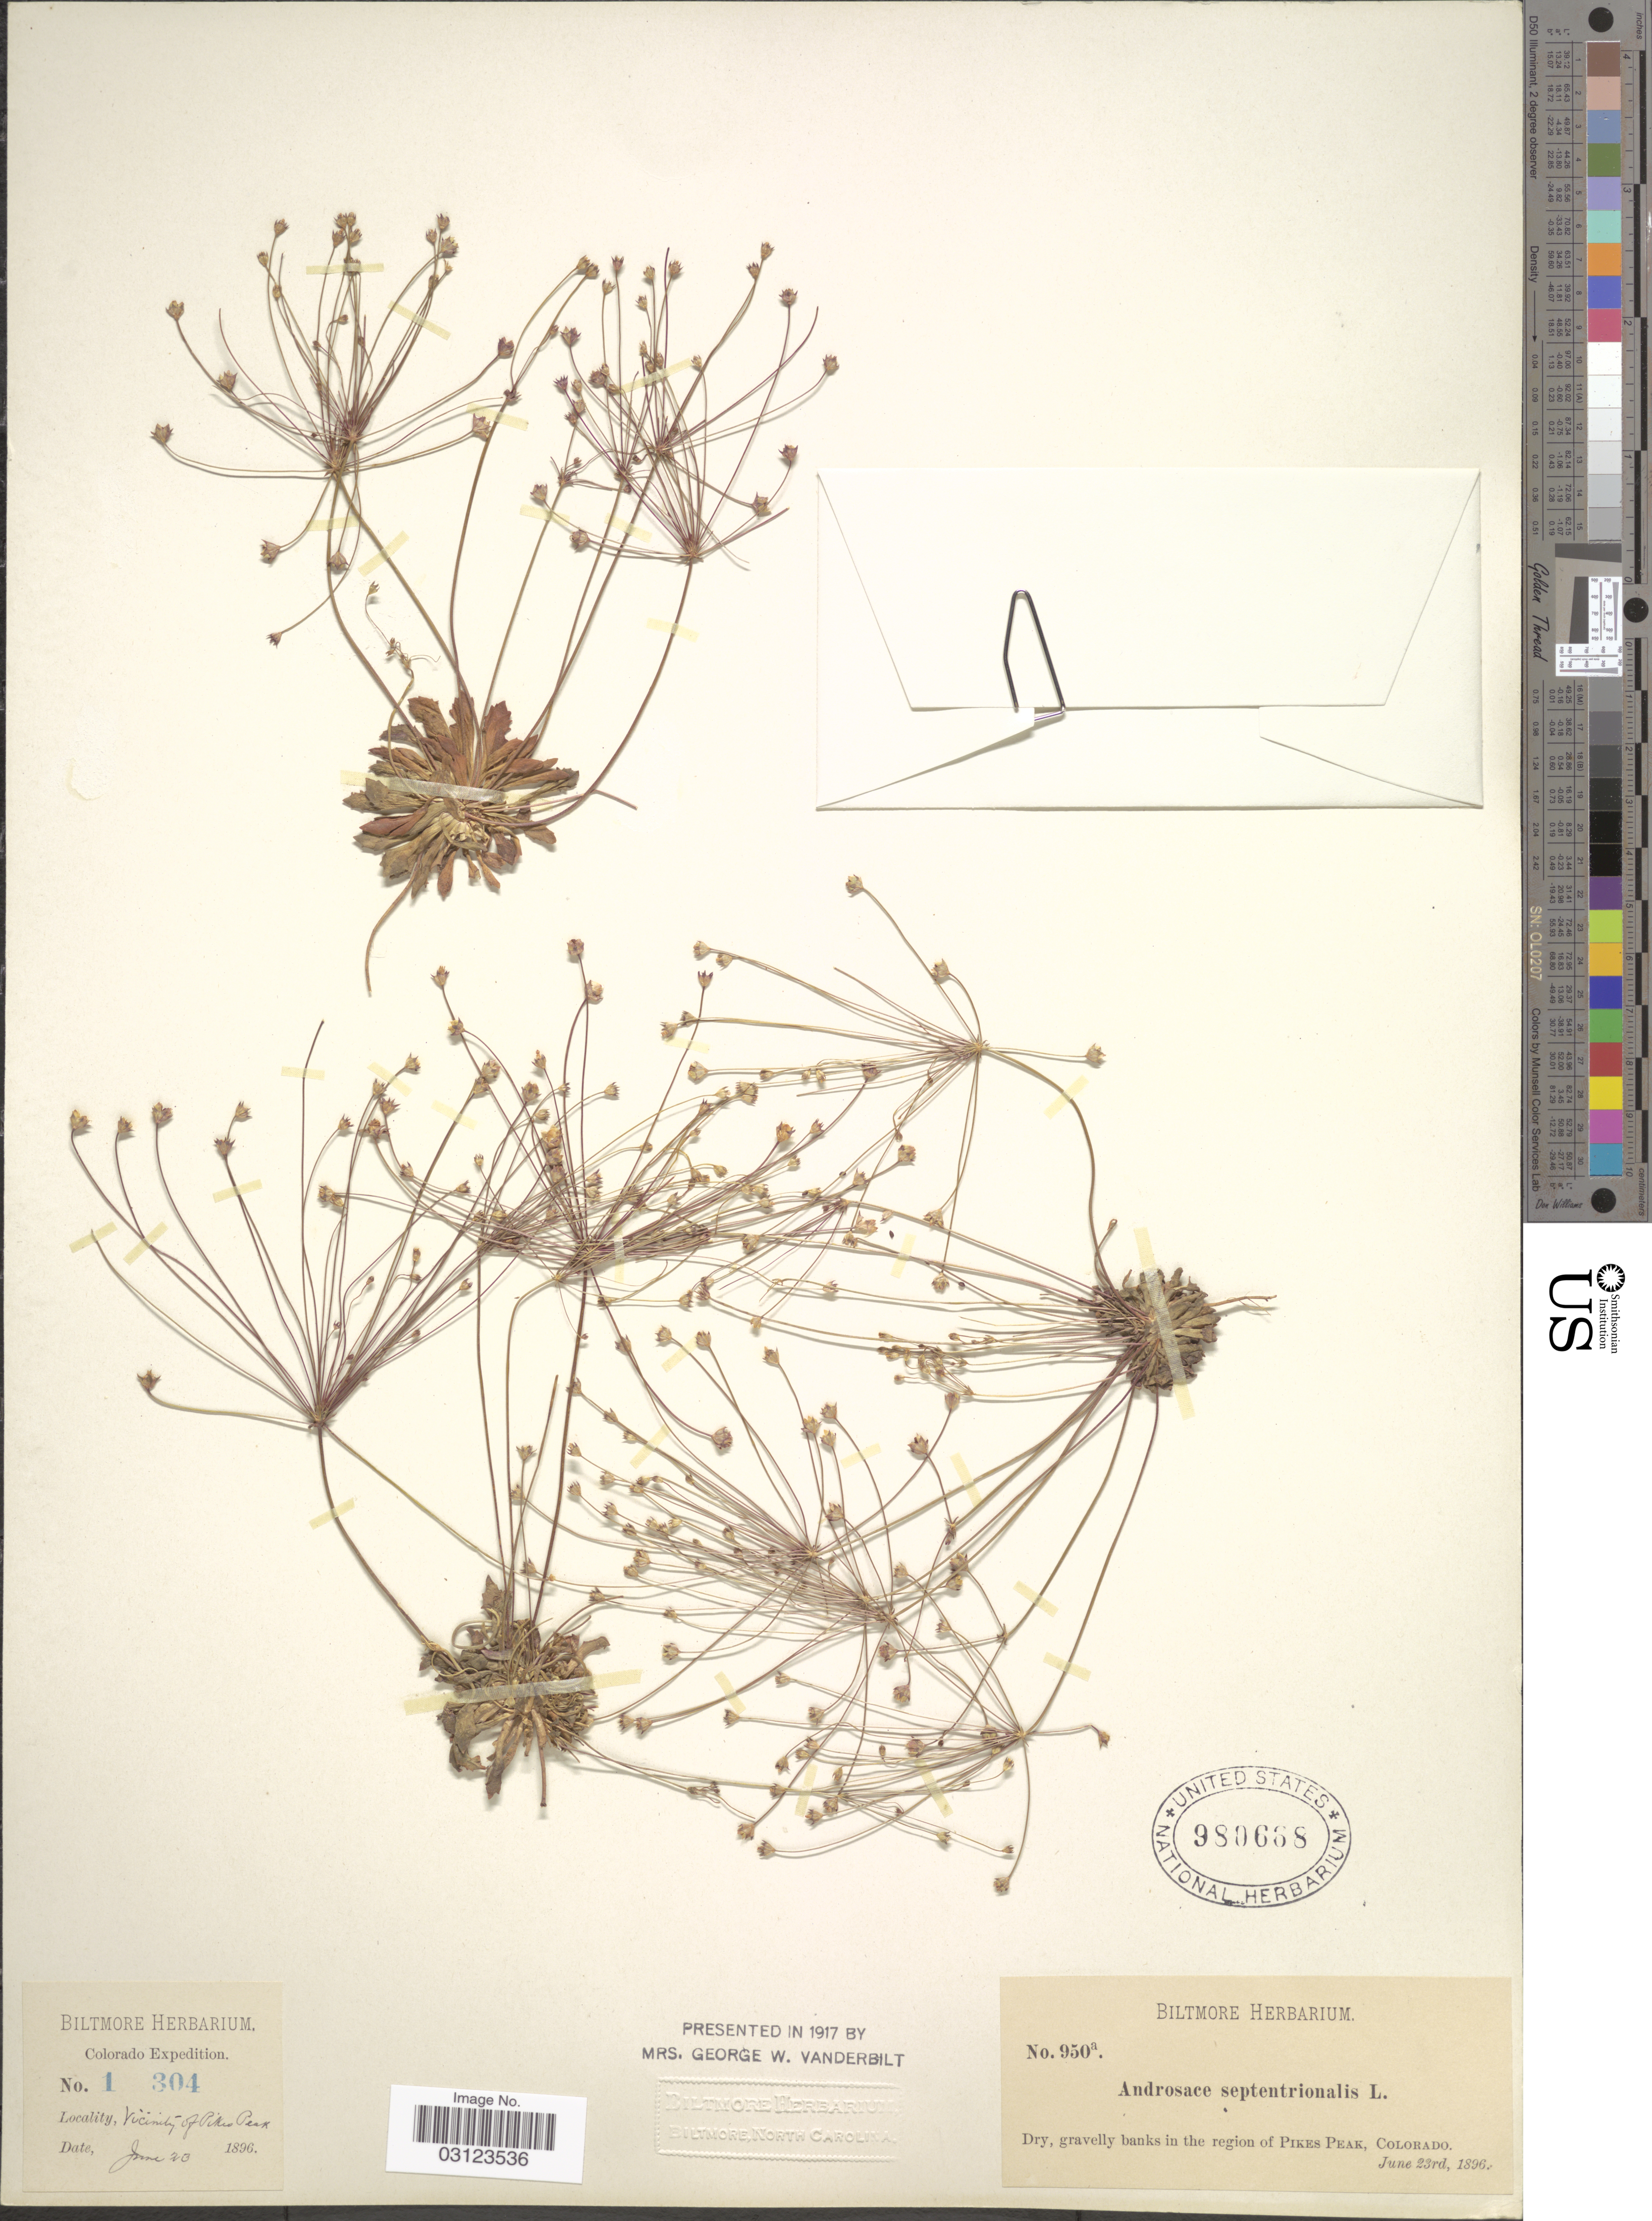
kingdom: Plantae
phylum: Tracheophyta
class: Magnoliopsida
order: Ericales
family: Primulaceae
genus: Androsace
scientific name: Androsace septentrionalis var. puberulenta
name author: (Rydb.) R. Knuth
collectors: ex herb. Biltmore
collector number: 1/304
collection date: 1896-06-23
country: United States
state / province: Colorado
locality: Dry, gravelly banks in the region of Pikes Peak.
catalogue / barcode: US 980668